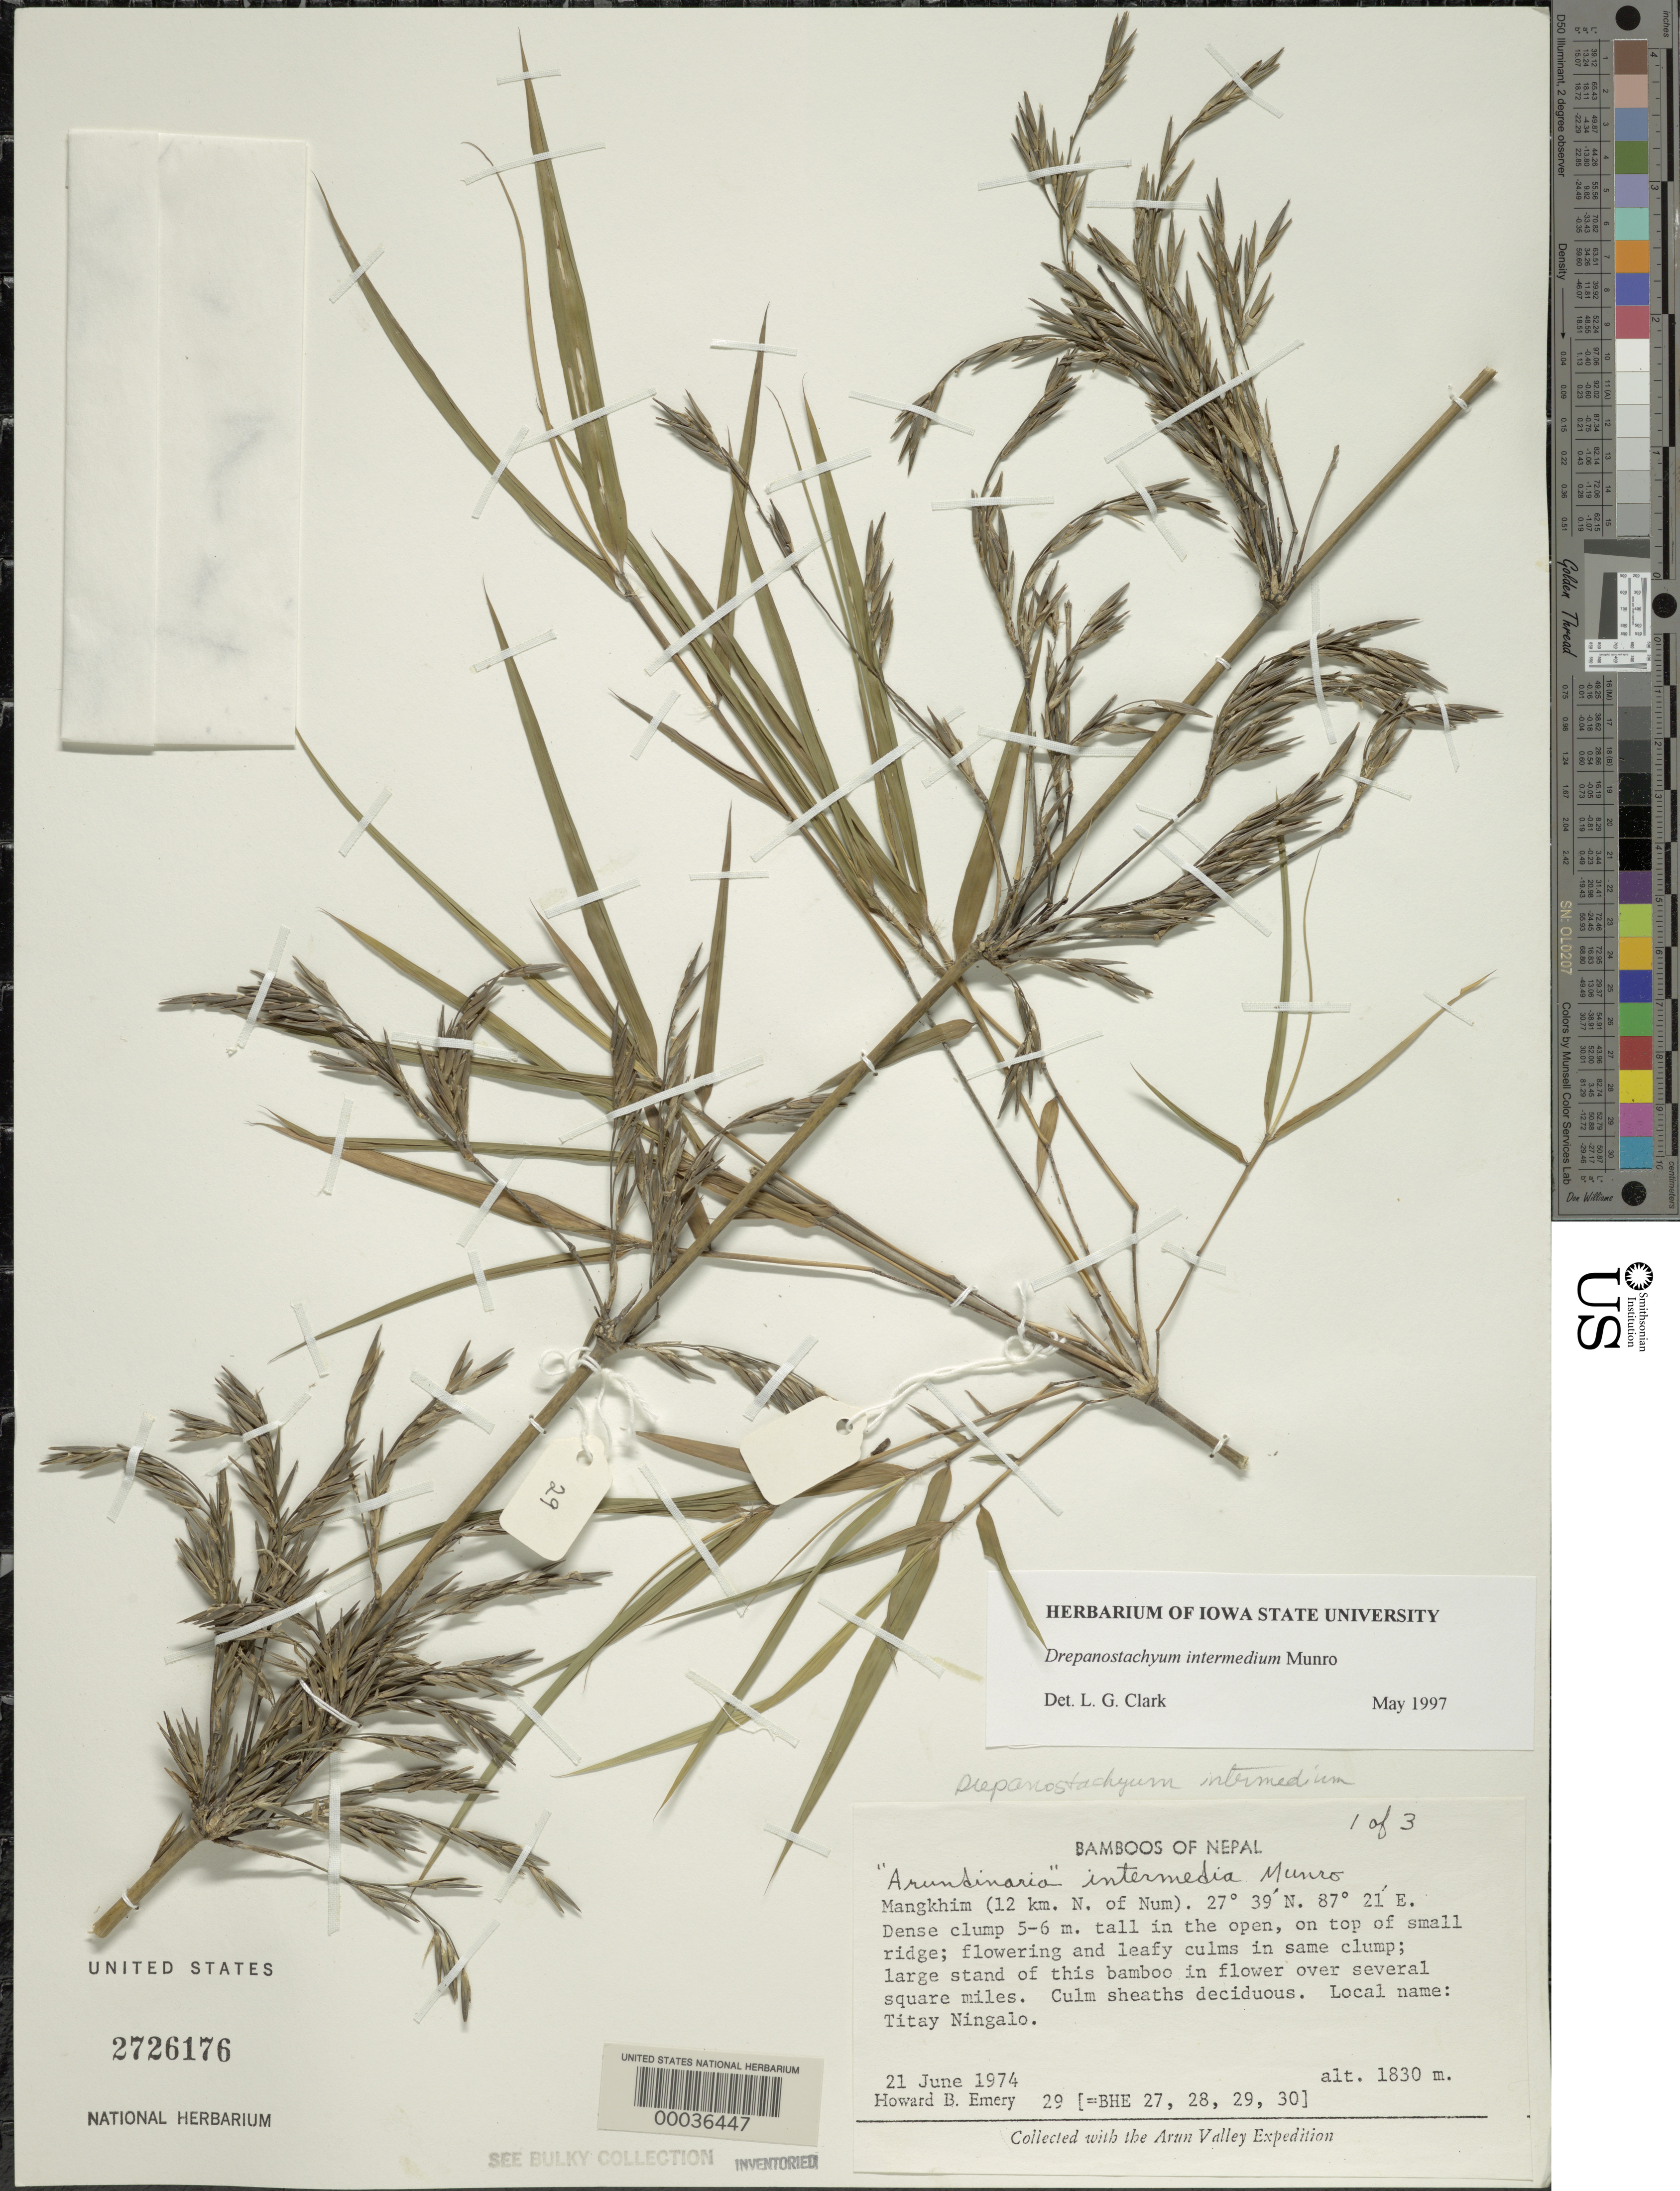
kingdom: Plantae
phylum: Tracheophyta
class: Liliopsida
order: Poales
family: Poaceae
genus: Drepanostachyum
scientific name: Drepanostachyum intermedium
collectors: H. B. Emery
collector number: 29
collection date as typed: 21 Jun 1974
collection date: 1974-06-21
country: Nepal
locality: Mangkhim (12 km n of num)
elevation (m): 1830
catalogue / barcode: US 2726176